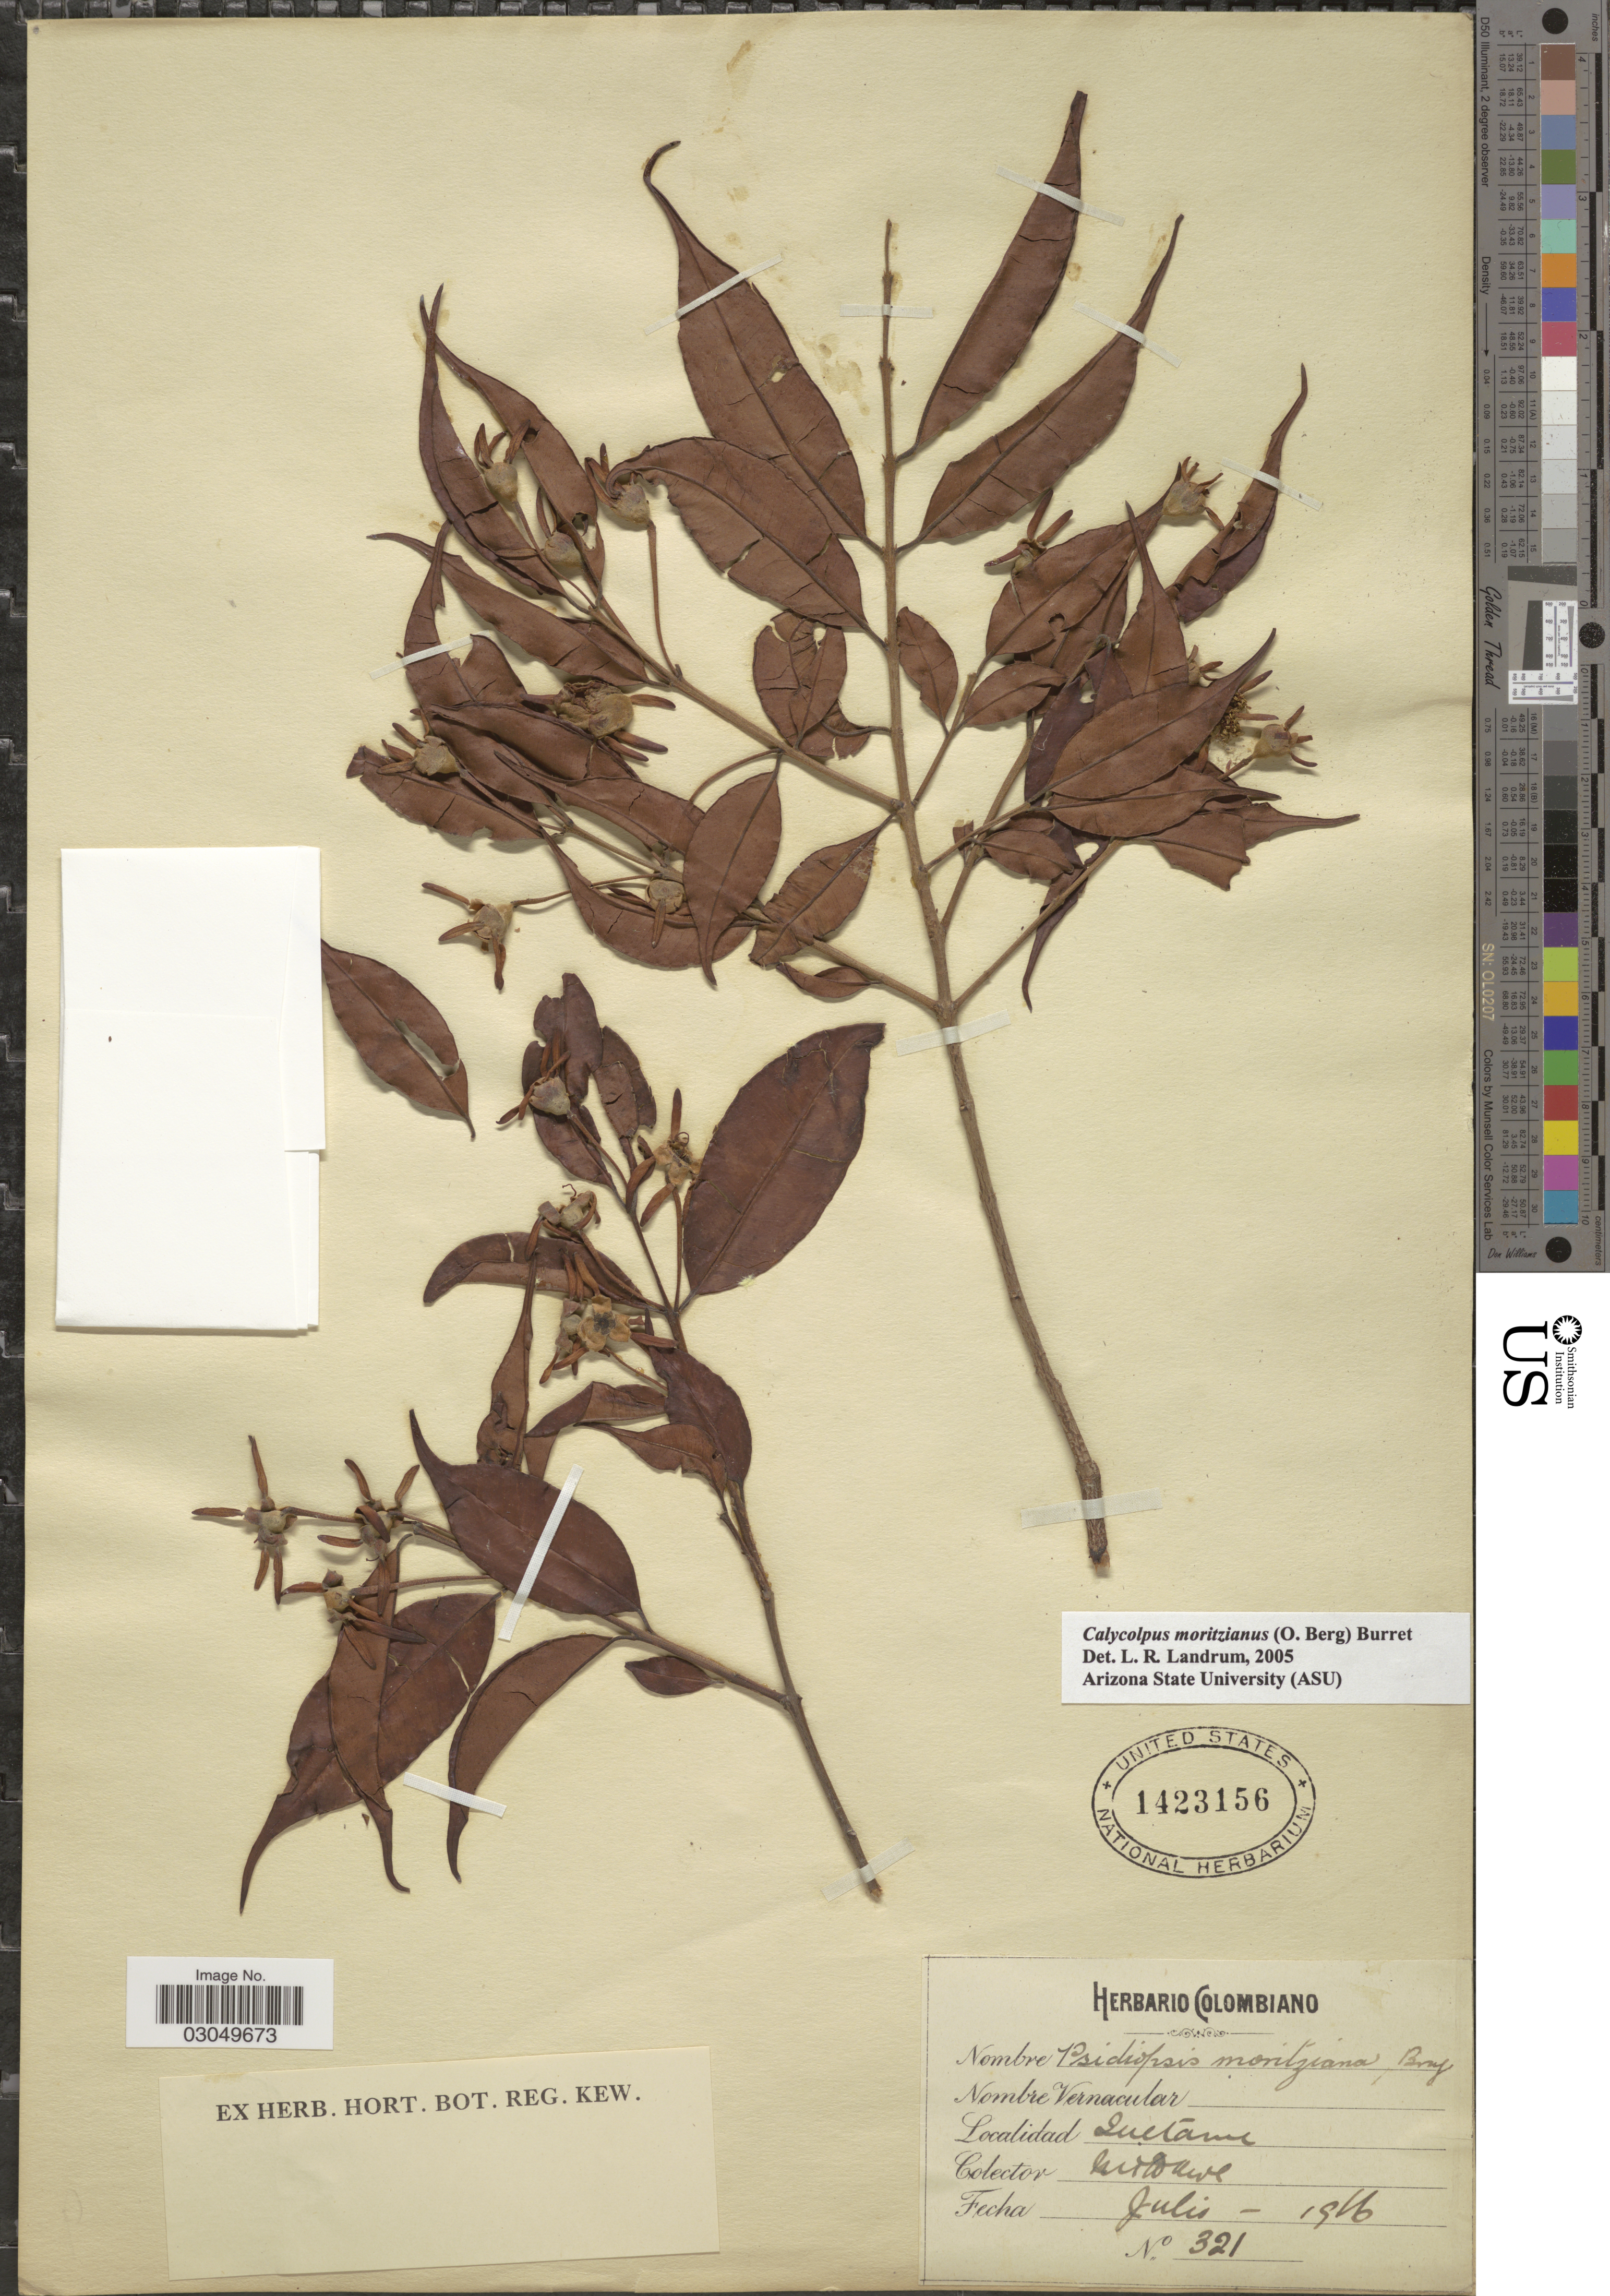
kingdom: Plantae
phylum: Tracheophyta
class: Magnoliopsida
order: Myrtales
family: Myrtaceae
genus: Calycolpus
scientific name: Calycolpus moritzianus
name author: (O. Berg) Burret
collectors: M. T. Dawe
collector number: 321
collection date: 1916-07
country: Colombia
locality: Quetame.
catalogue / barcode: US 1423156